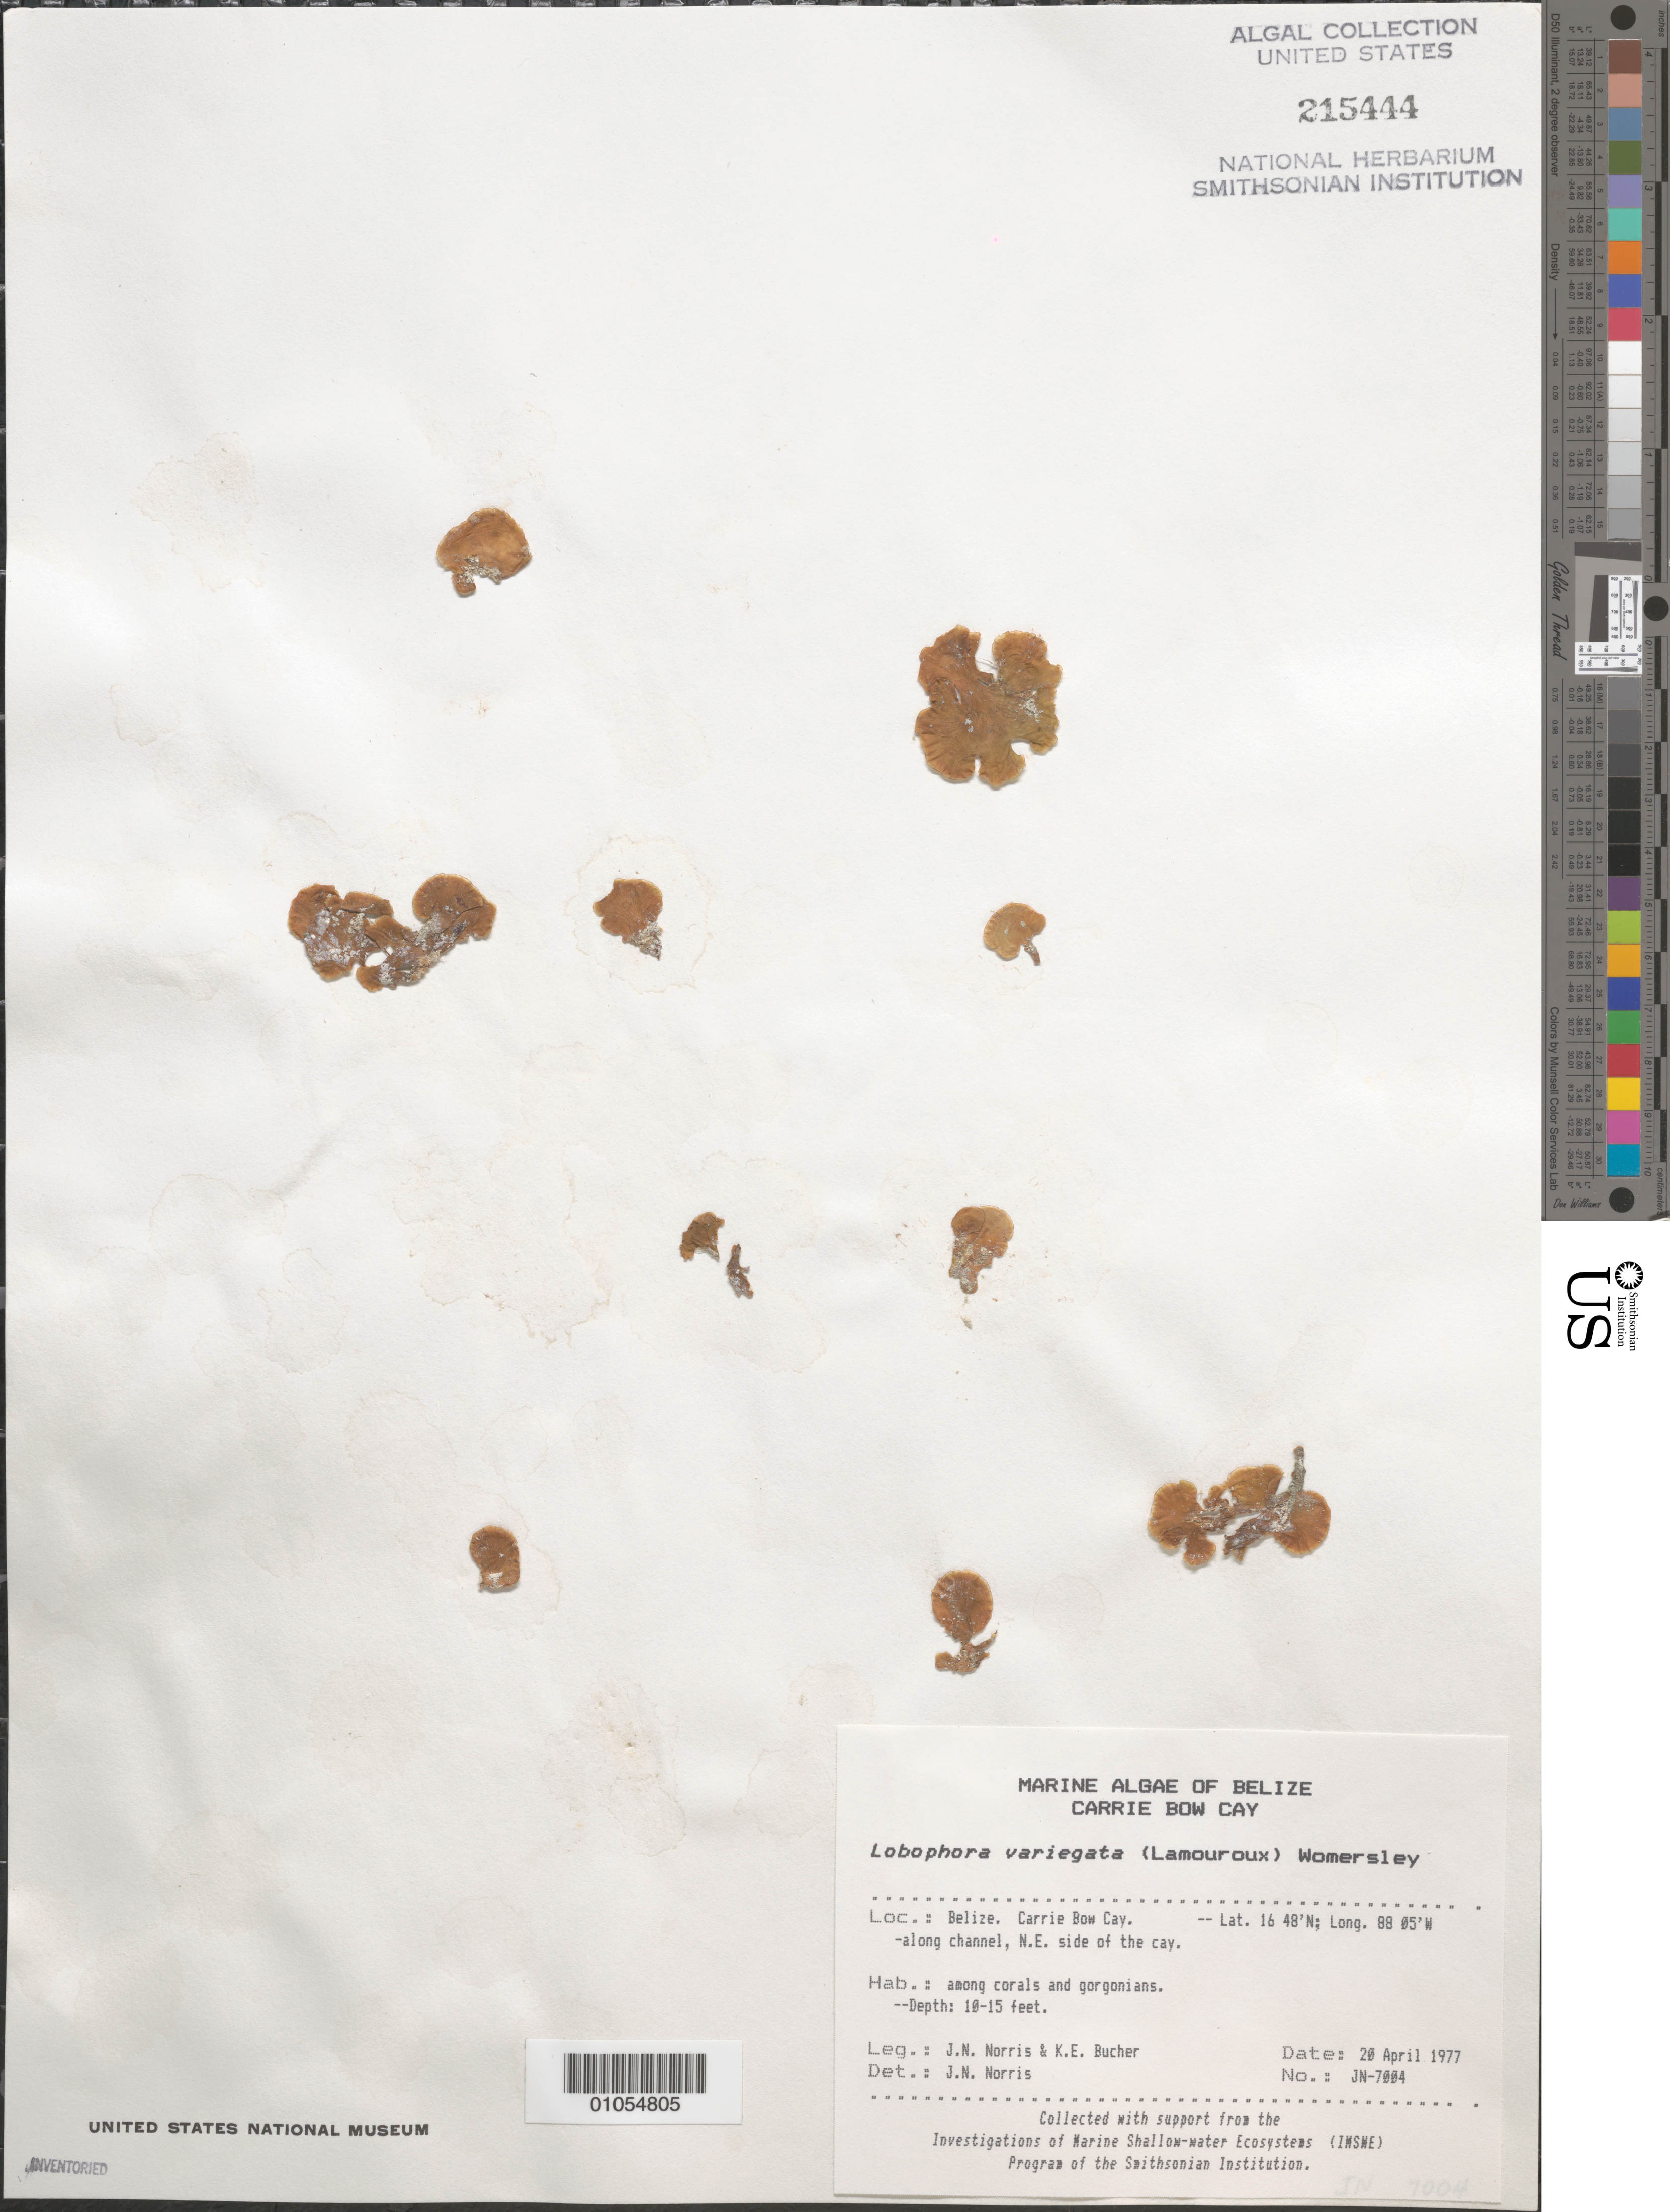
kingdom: Chromista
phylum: Ochrophyta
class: Phaeophyceae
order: Dictyotales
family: Dictyotaceae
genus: Lobophora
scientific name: Lobophora variegata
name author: (J.V.Lamouroux) Womersley & E.C. Oliveira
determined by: Norris, James N.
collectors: J. N. Norris & K. E. Bucher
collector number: JN-7004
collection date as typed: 20 Apr 1977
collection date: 1977-04-20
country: Belize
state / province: Stann Creek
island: Carrie Bow Cay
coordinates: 16 48'N, 88 05'W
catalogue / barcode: US 215444